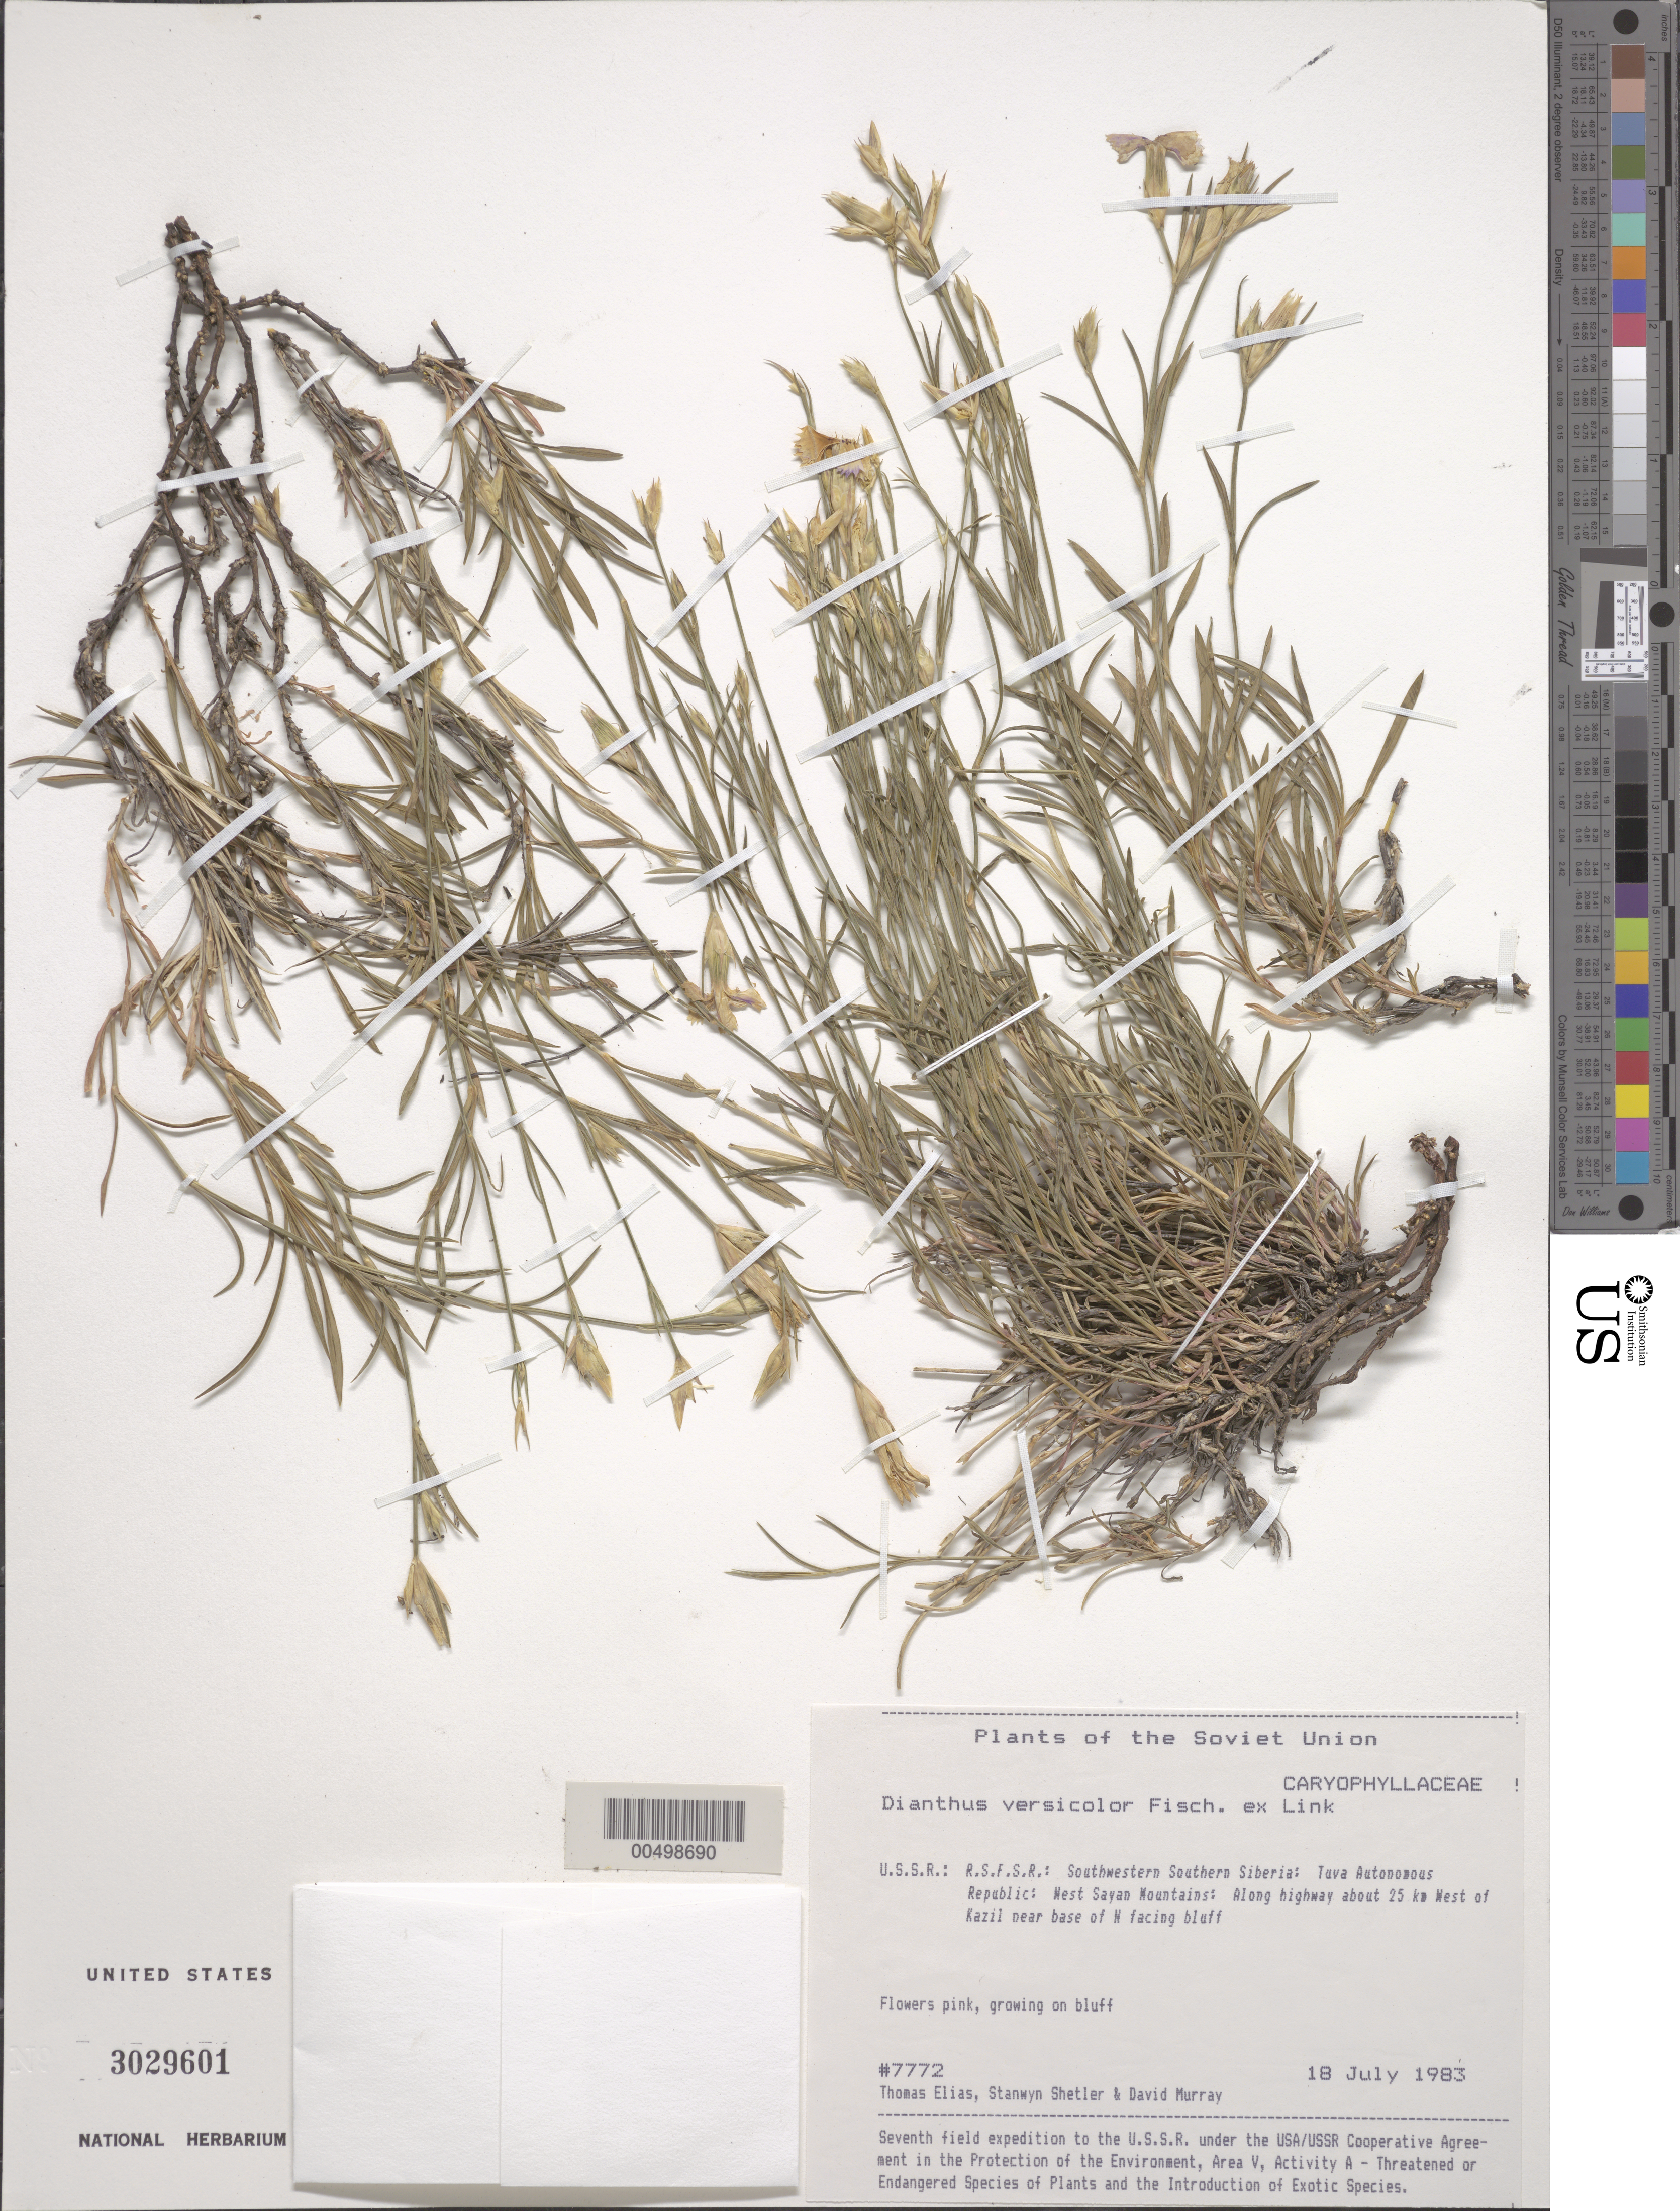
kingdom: Plantae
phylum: Tracheophyta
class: Magnoliopsida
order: Caryophyllales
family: Caryophyllaceae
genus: Dianthus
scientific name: Dianthus versicolor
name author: Fisch. ex Link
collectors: T. Elias, S. Shetler & D. F. Murray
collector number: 7772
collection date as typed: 18 Jul 1983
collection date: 1983-07-18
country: Russian Federation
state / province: Tuva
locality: West Sayan Mountains, along highway about 25 km W of Kazil [Kyzyl]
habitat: near base of N-facing bluff, growing on bluff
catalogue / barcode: US 3029601